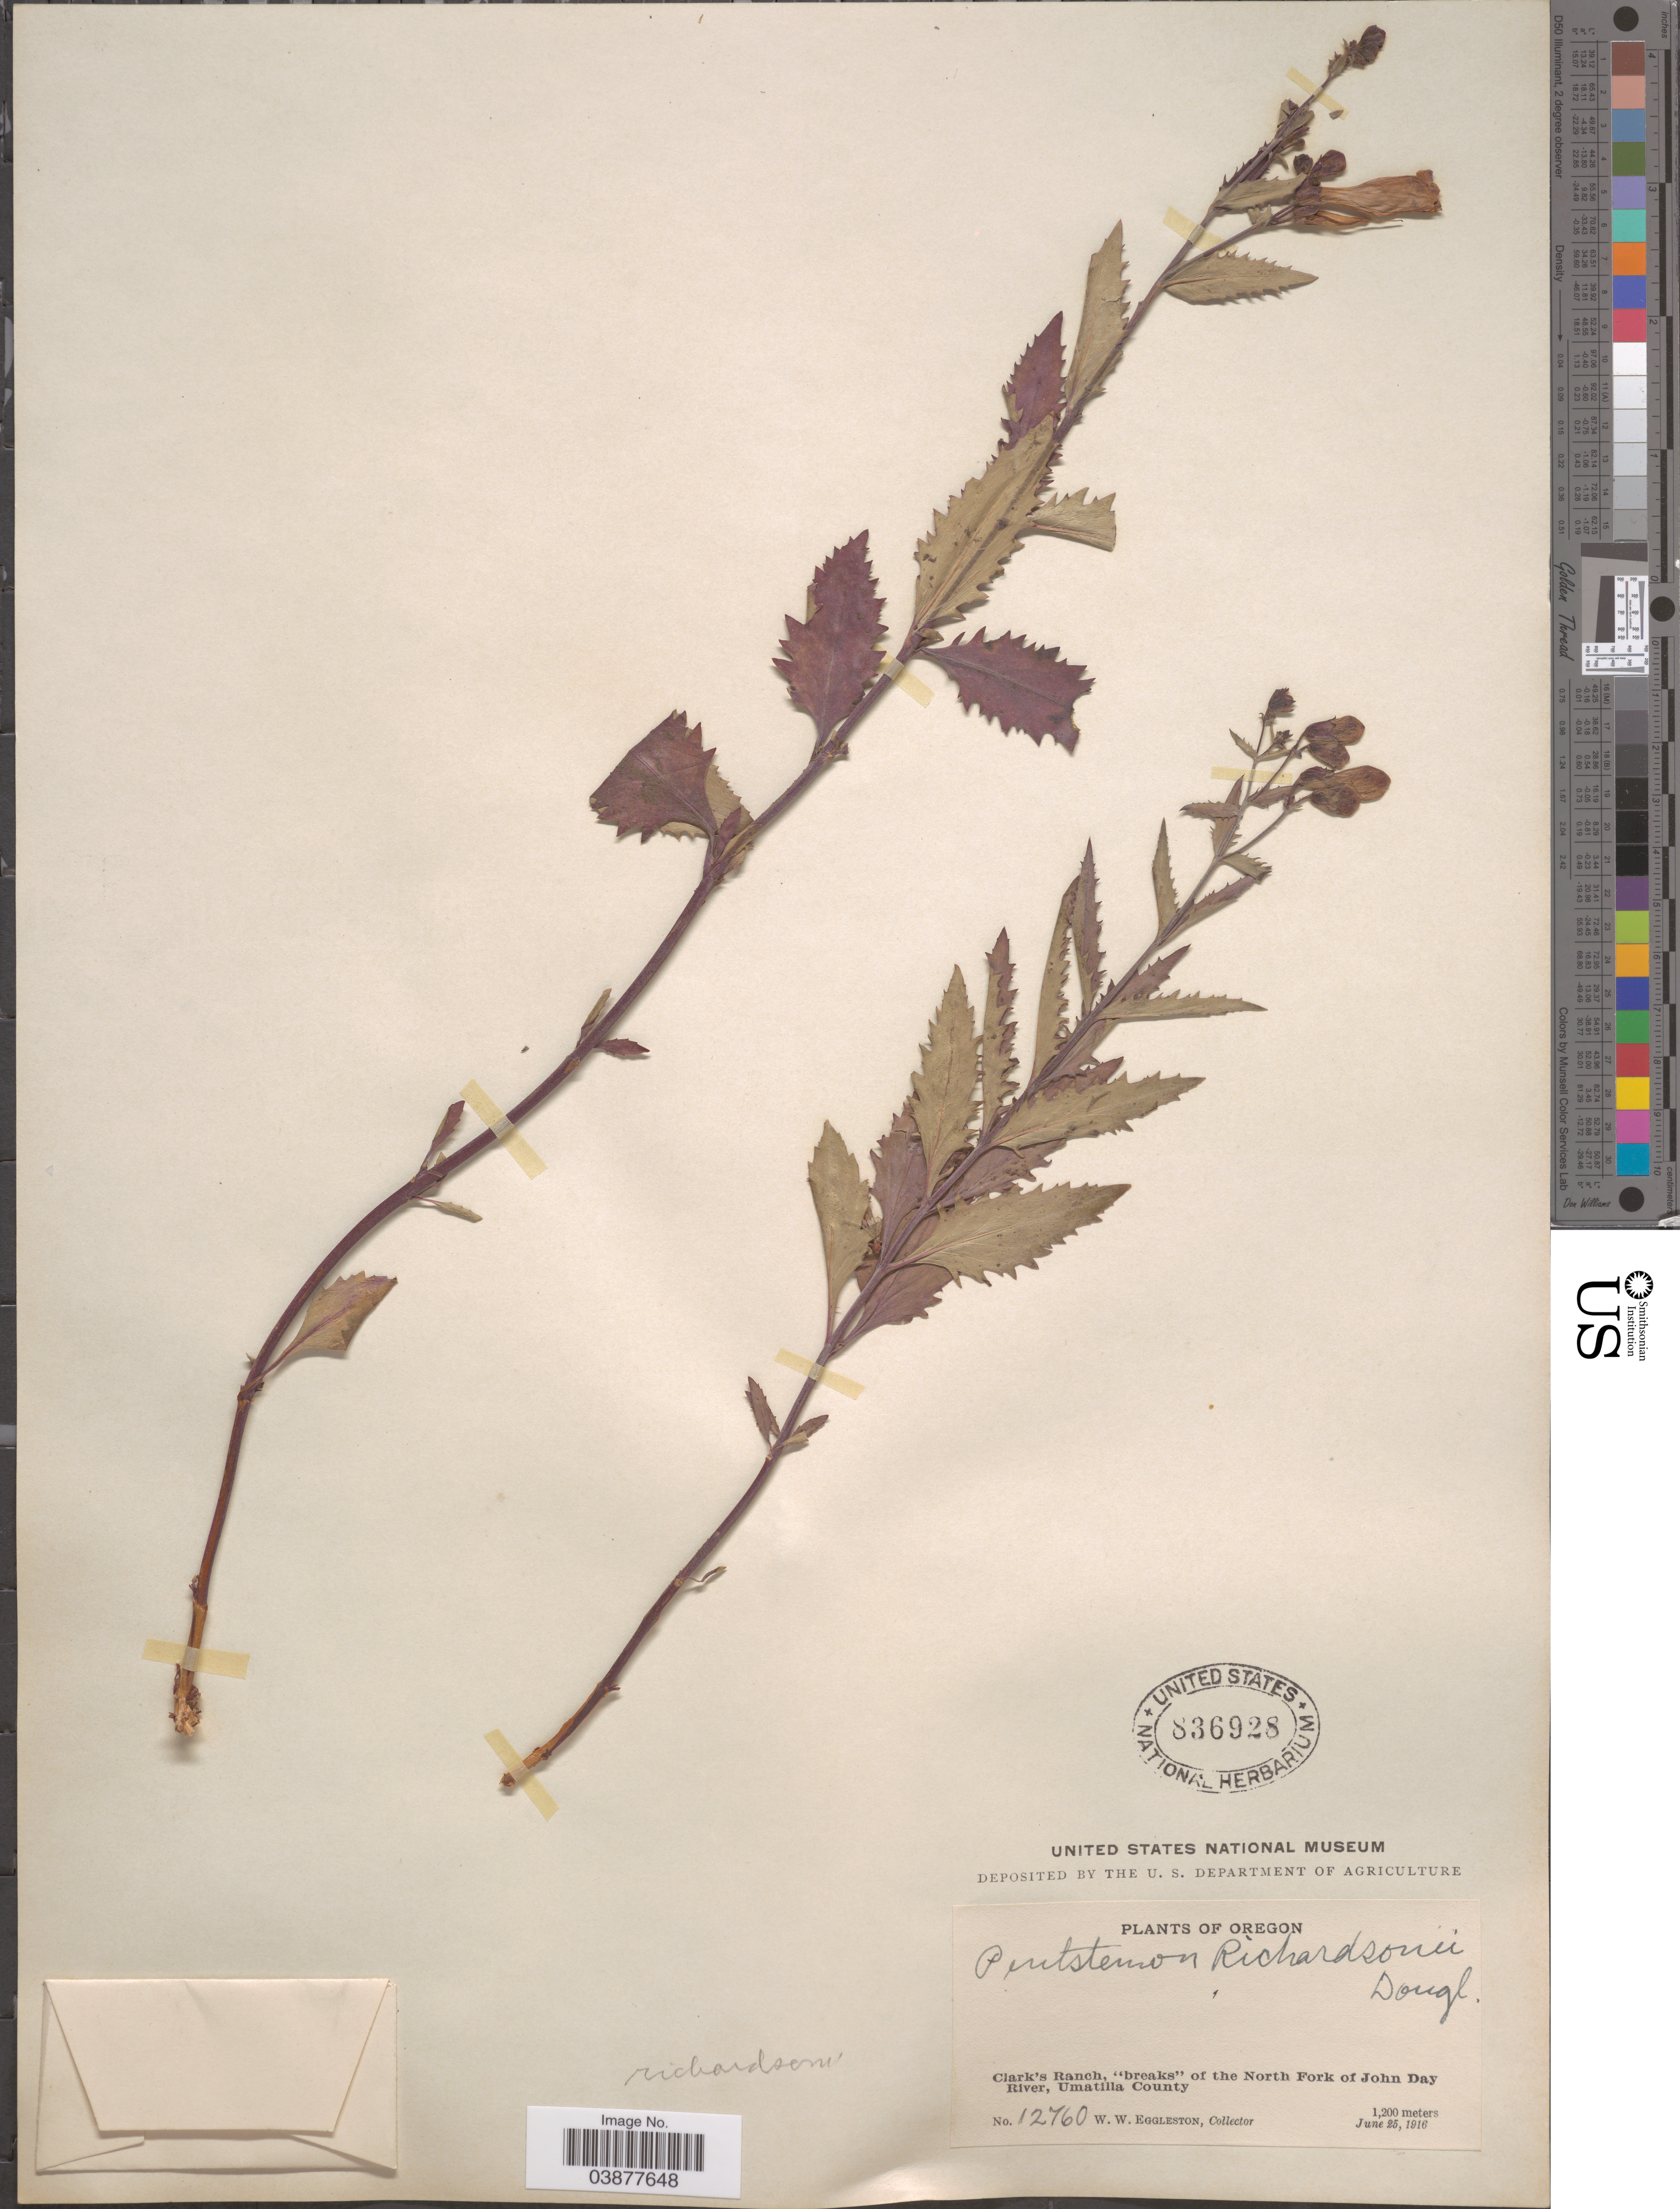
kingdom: Plantae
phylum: Tracheophyta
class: Magnoliopsida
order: Lamiales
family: Plantaginaceae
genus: Penstemon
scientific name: Penstemon richardsonii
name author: Douglas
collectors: W. W. Eggleston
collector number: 12760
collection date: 1916-06-25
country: United States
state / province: Oregon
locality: Clark's Ranch, 'breaks' of the North Fork of John Day River, Umatilla County.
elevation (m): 1200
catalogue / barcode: US 836928